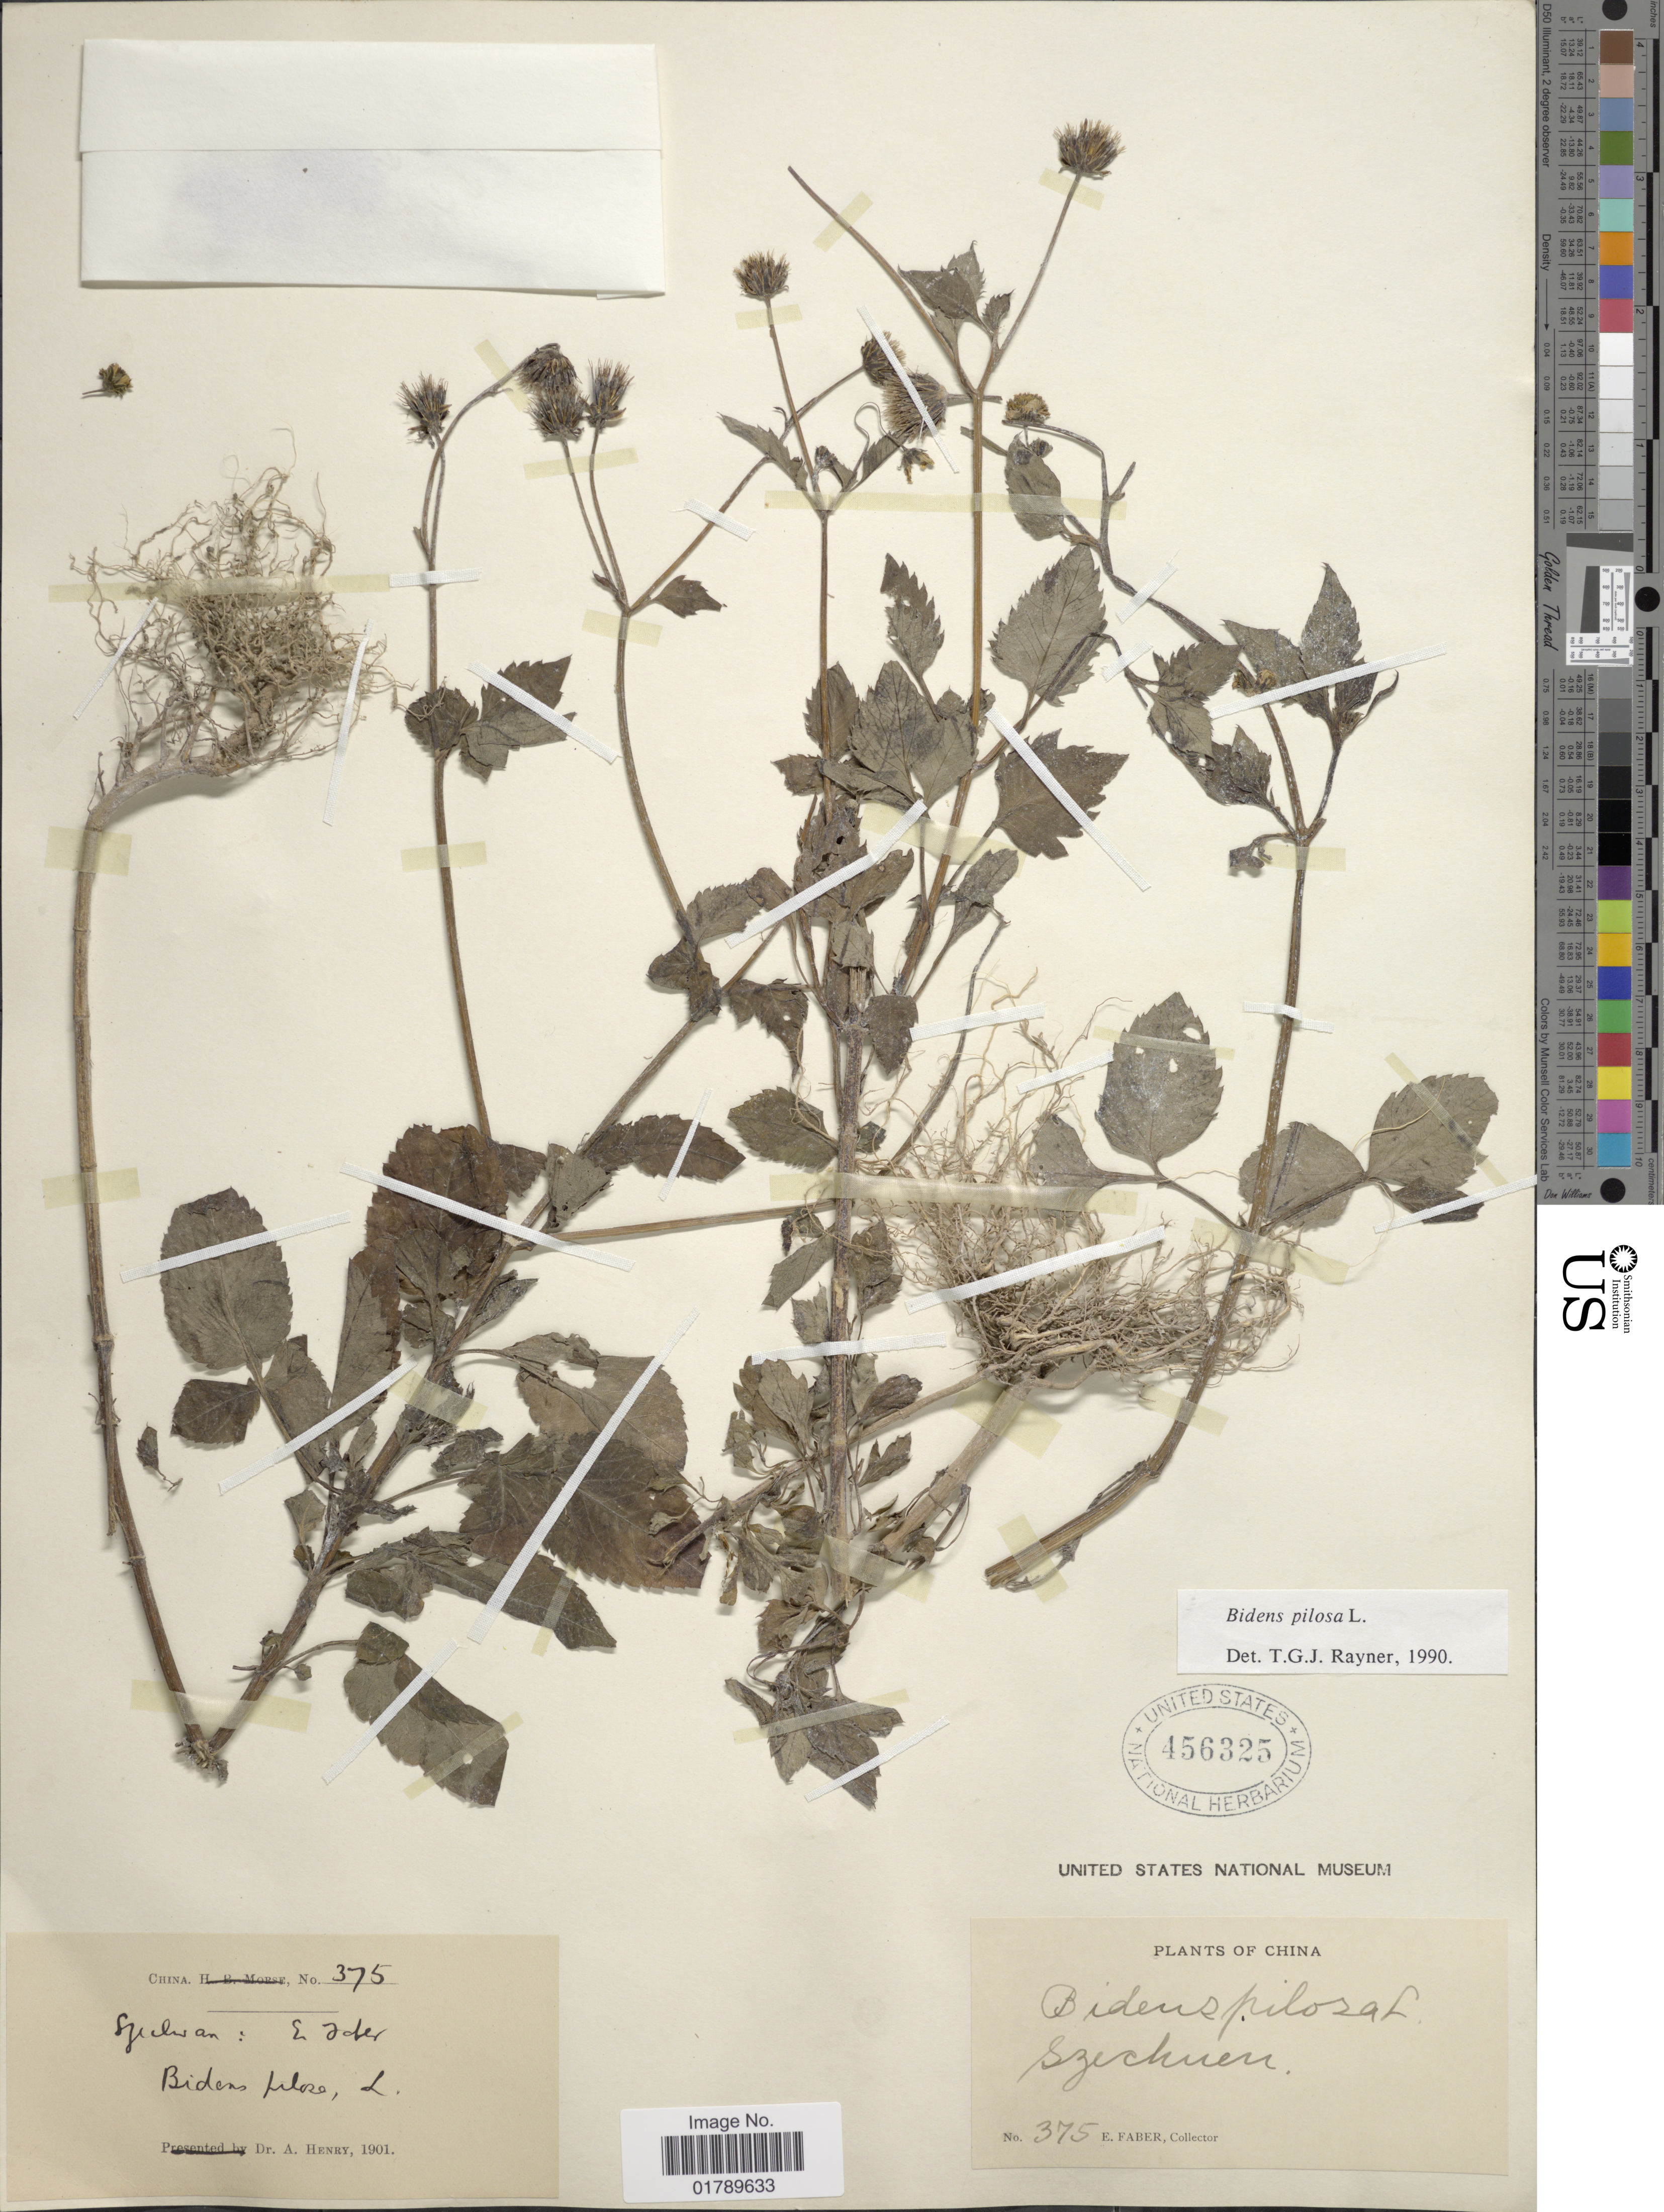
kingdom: Plantae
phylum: Tracheophyta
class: Magnoliopsida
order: Asterales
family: Asteraceae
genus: Bidens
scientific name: Bidens pilosa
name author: L.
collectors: E. Faber & A. Henry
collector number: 375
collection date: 1901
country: China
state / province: Sichuan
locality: Szechuen: E. Ider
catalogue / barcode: US 456325